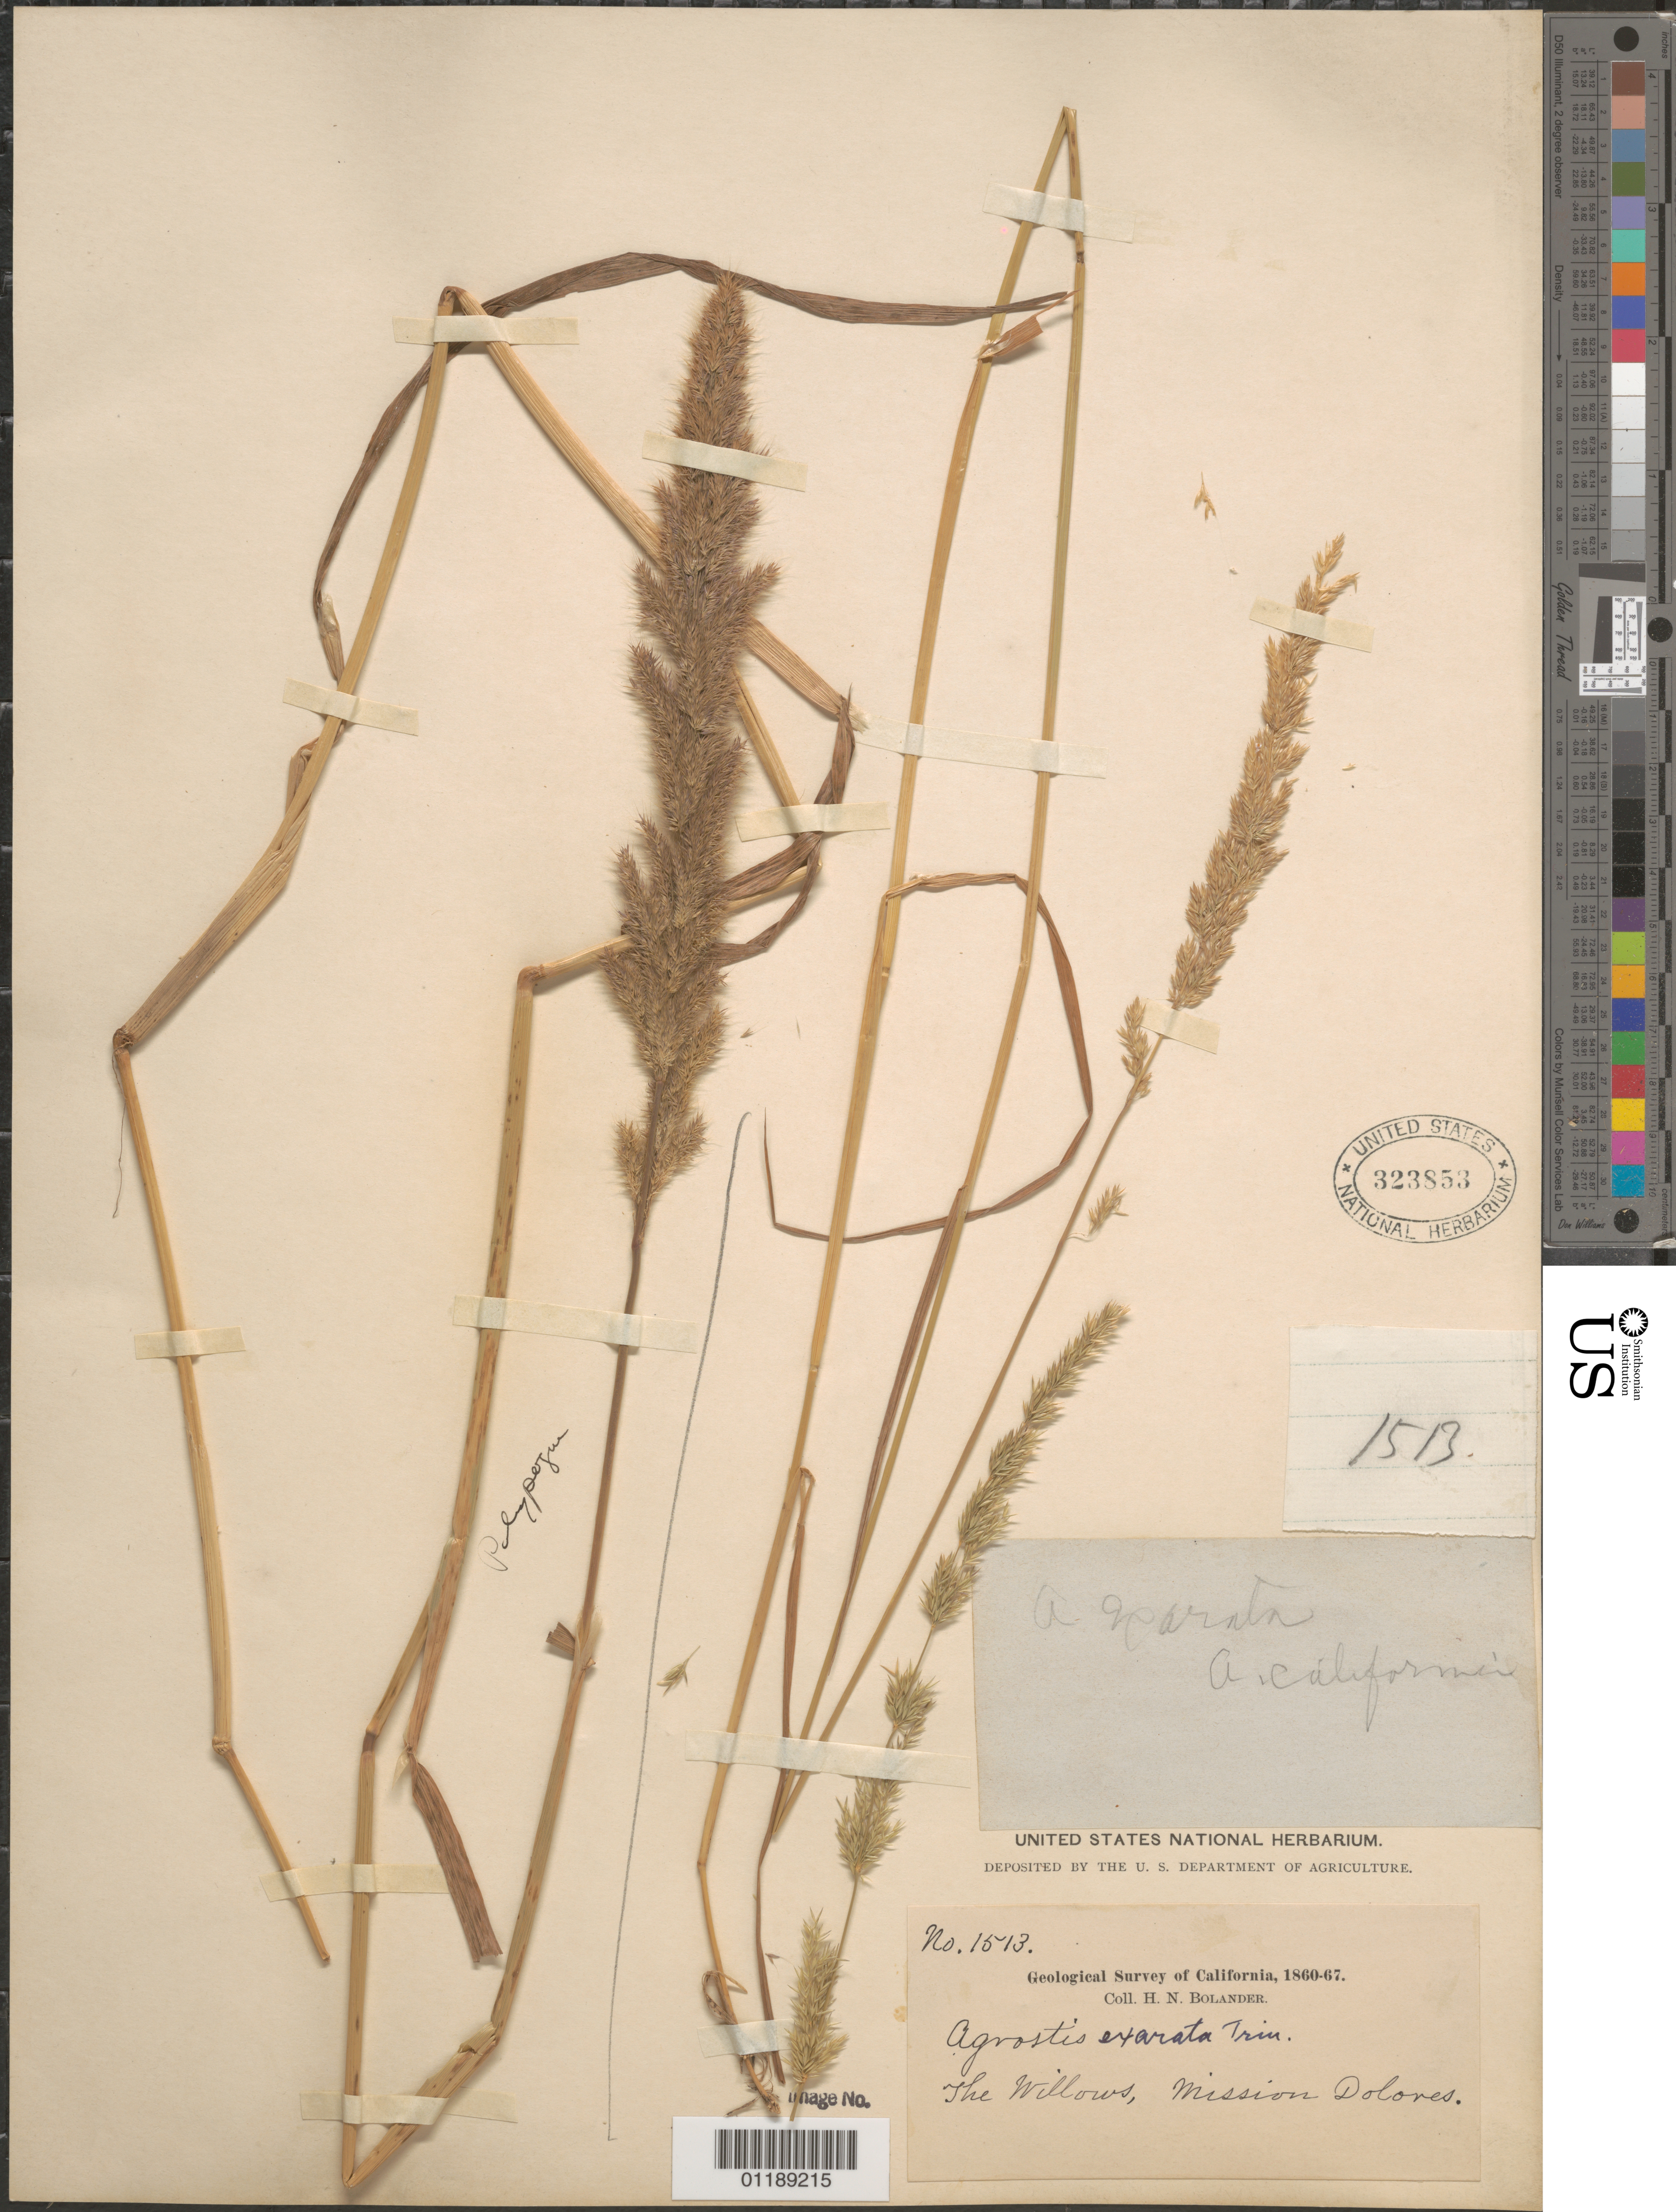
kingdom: Plantae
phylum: Tracheophyta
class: Liliopsida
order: Poales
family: Poaceae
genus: Agrostis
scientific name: Agrostis exarata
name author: Trin.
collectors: H. Bolander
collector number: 1513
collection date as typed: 1860 to -- --- 1867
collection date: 1860/1867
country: United States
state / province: California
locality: The Willows, Mission Dolores.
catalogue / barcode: US 323853